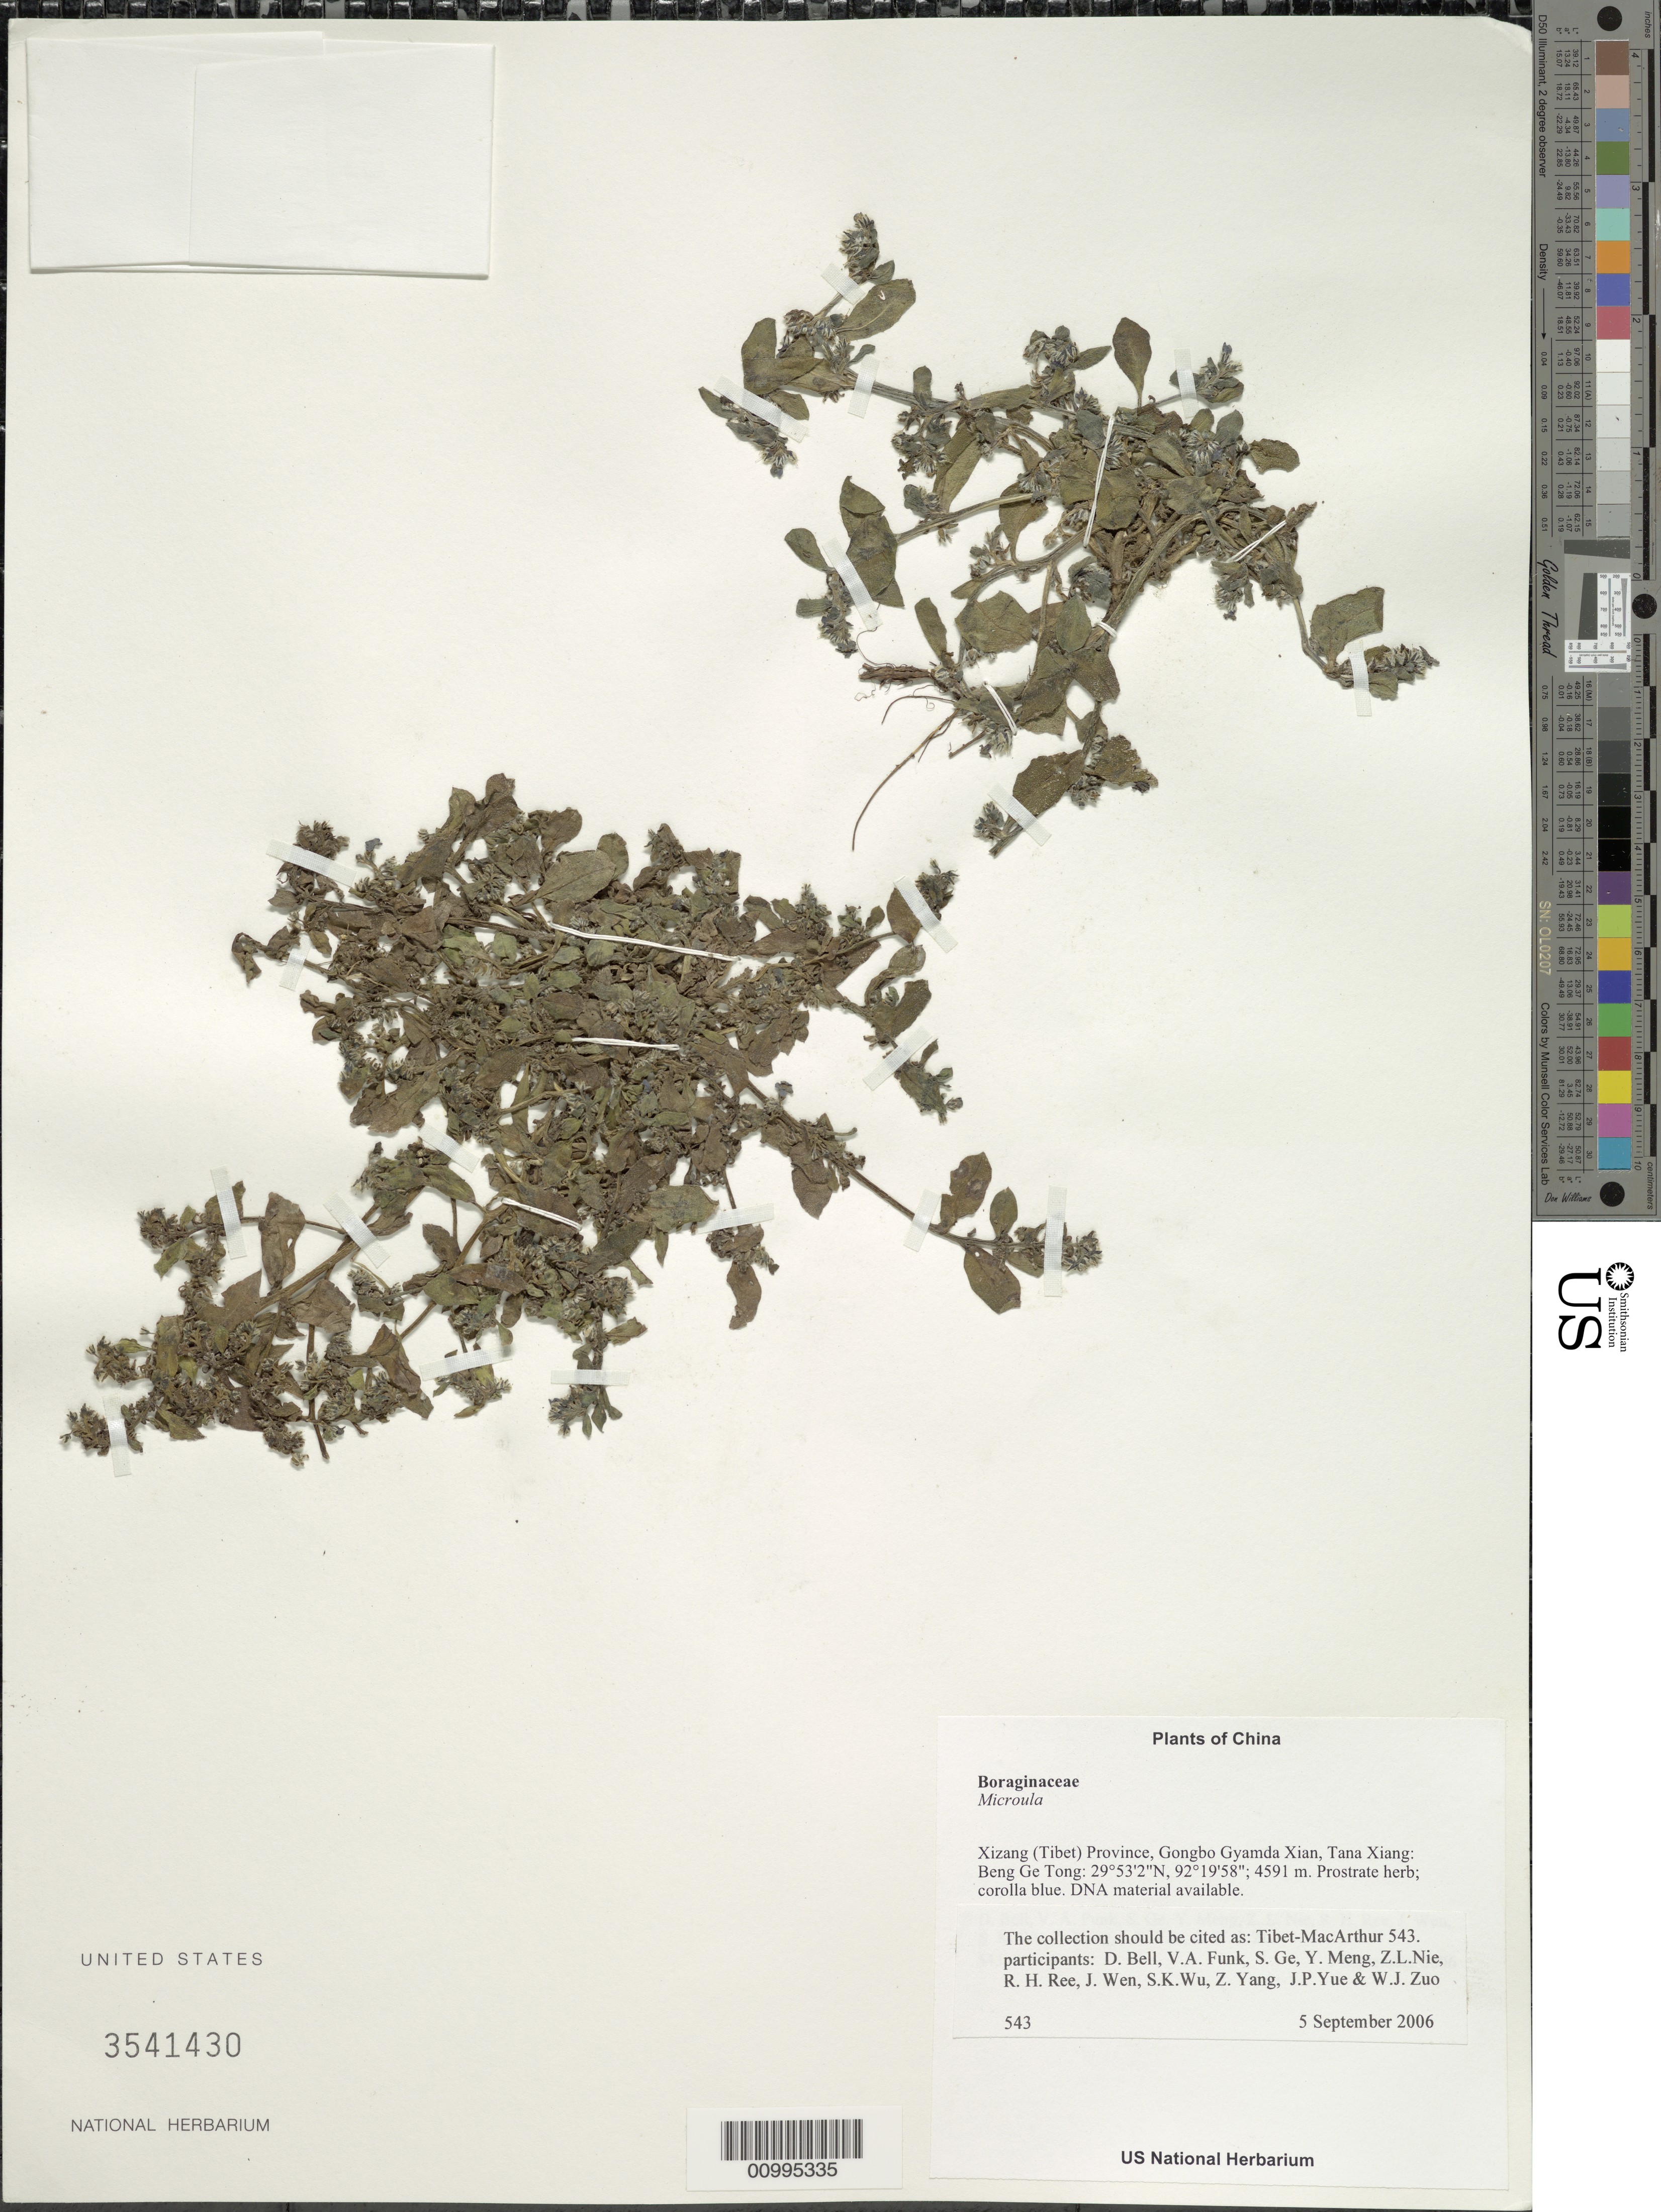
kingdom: Plantae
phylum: Tracheophyta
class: Magnoliopsida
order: Boraginales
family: Boraginaceae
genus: Microula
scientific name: Microula sp.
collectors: Tibet-MacArthur, D. A. Bell, V. Funk, S. Ge, Y. Meng, Z. Nie, R. Ree, J. Wen, S. K. Wu, Z. Yang, J. Yue & W. Zuo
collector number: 543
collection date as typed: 05 Sep 2006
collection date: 2006-09-05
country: China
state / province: Xizang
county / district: Gongbo Gyamda Xian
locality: Tana Xiang: Beng Ge Tong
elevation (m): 4591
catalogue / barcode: US 3541430